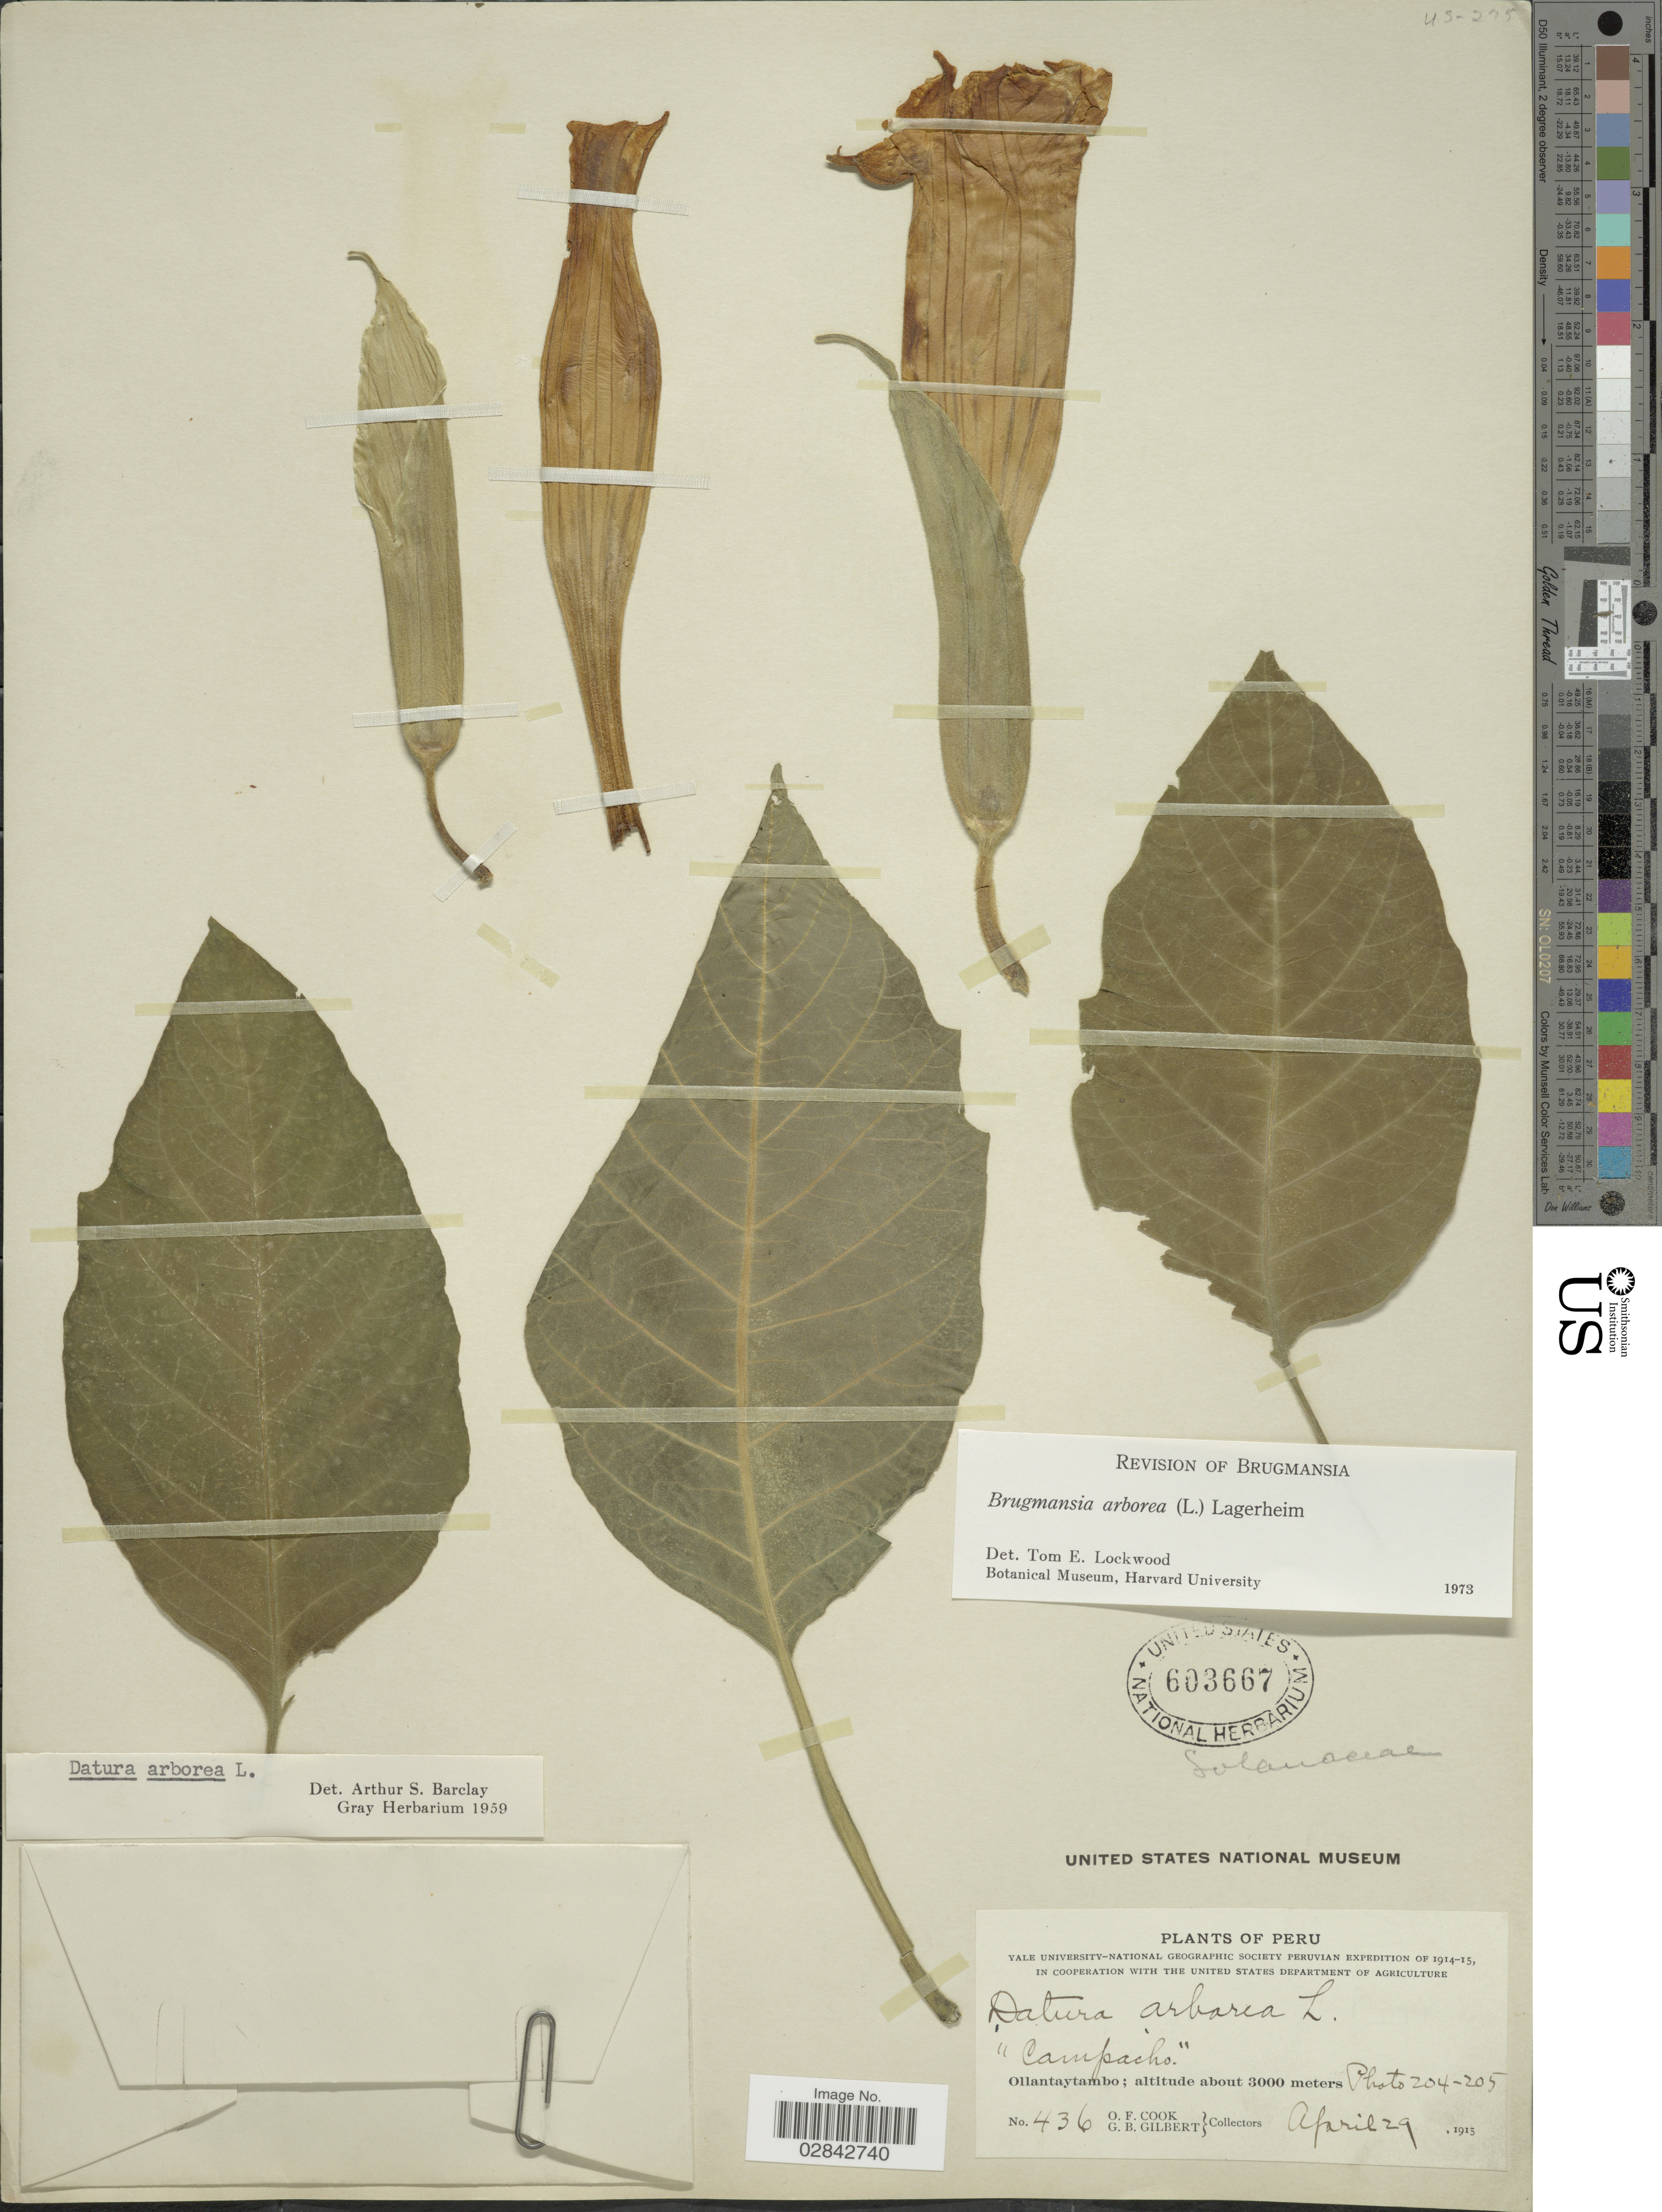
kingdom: Plantae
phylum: Tracheophyta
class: Magnoliopsida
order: Solanales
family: Solanaceae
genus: Brugmansia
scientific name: Brugmansia arborea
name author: (L.) Lagerh.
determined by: Lockwood, T. E.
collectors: O. F. Cook & G. B. Gilbert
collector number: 436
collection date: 1915-04-29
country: Peru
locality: Ollantaytambo.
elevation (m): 3000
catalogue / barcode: US 603667